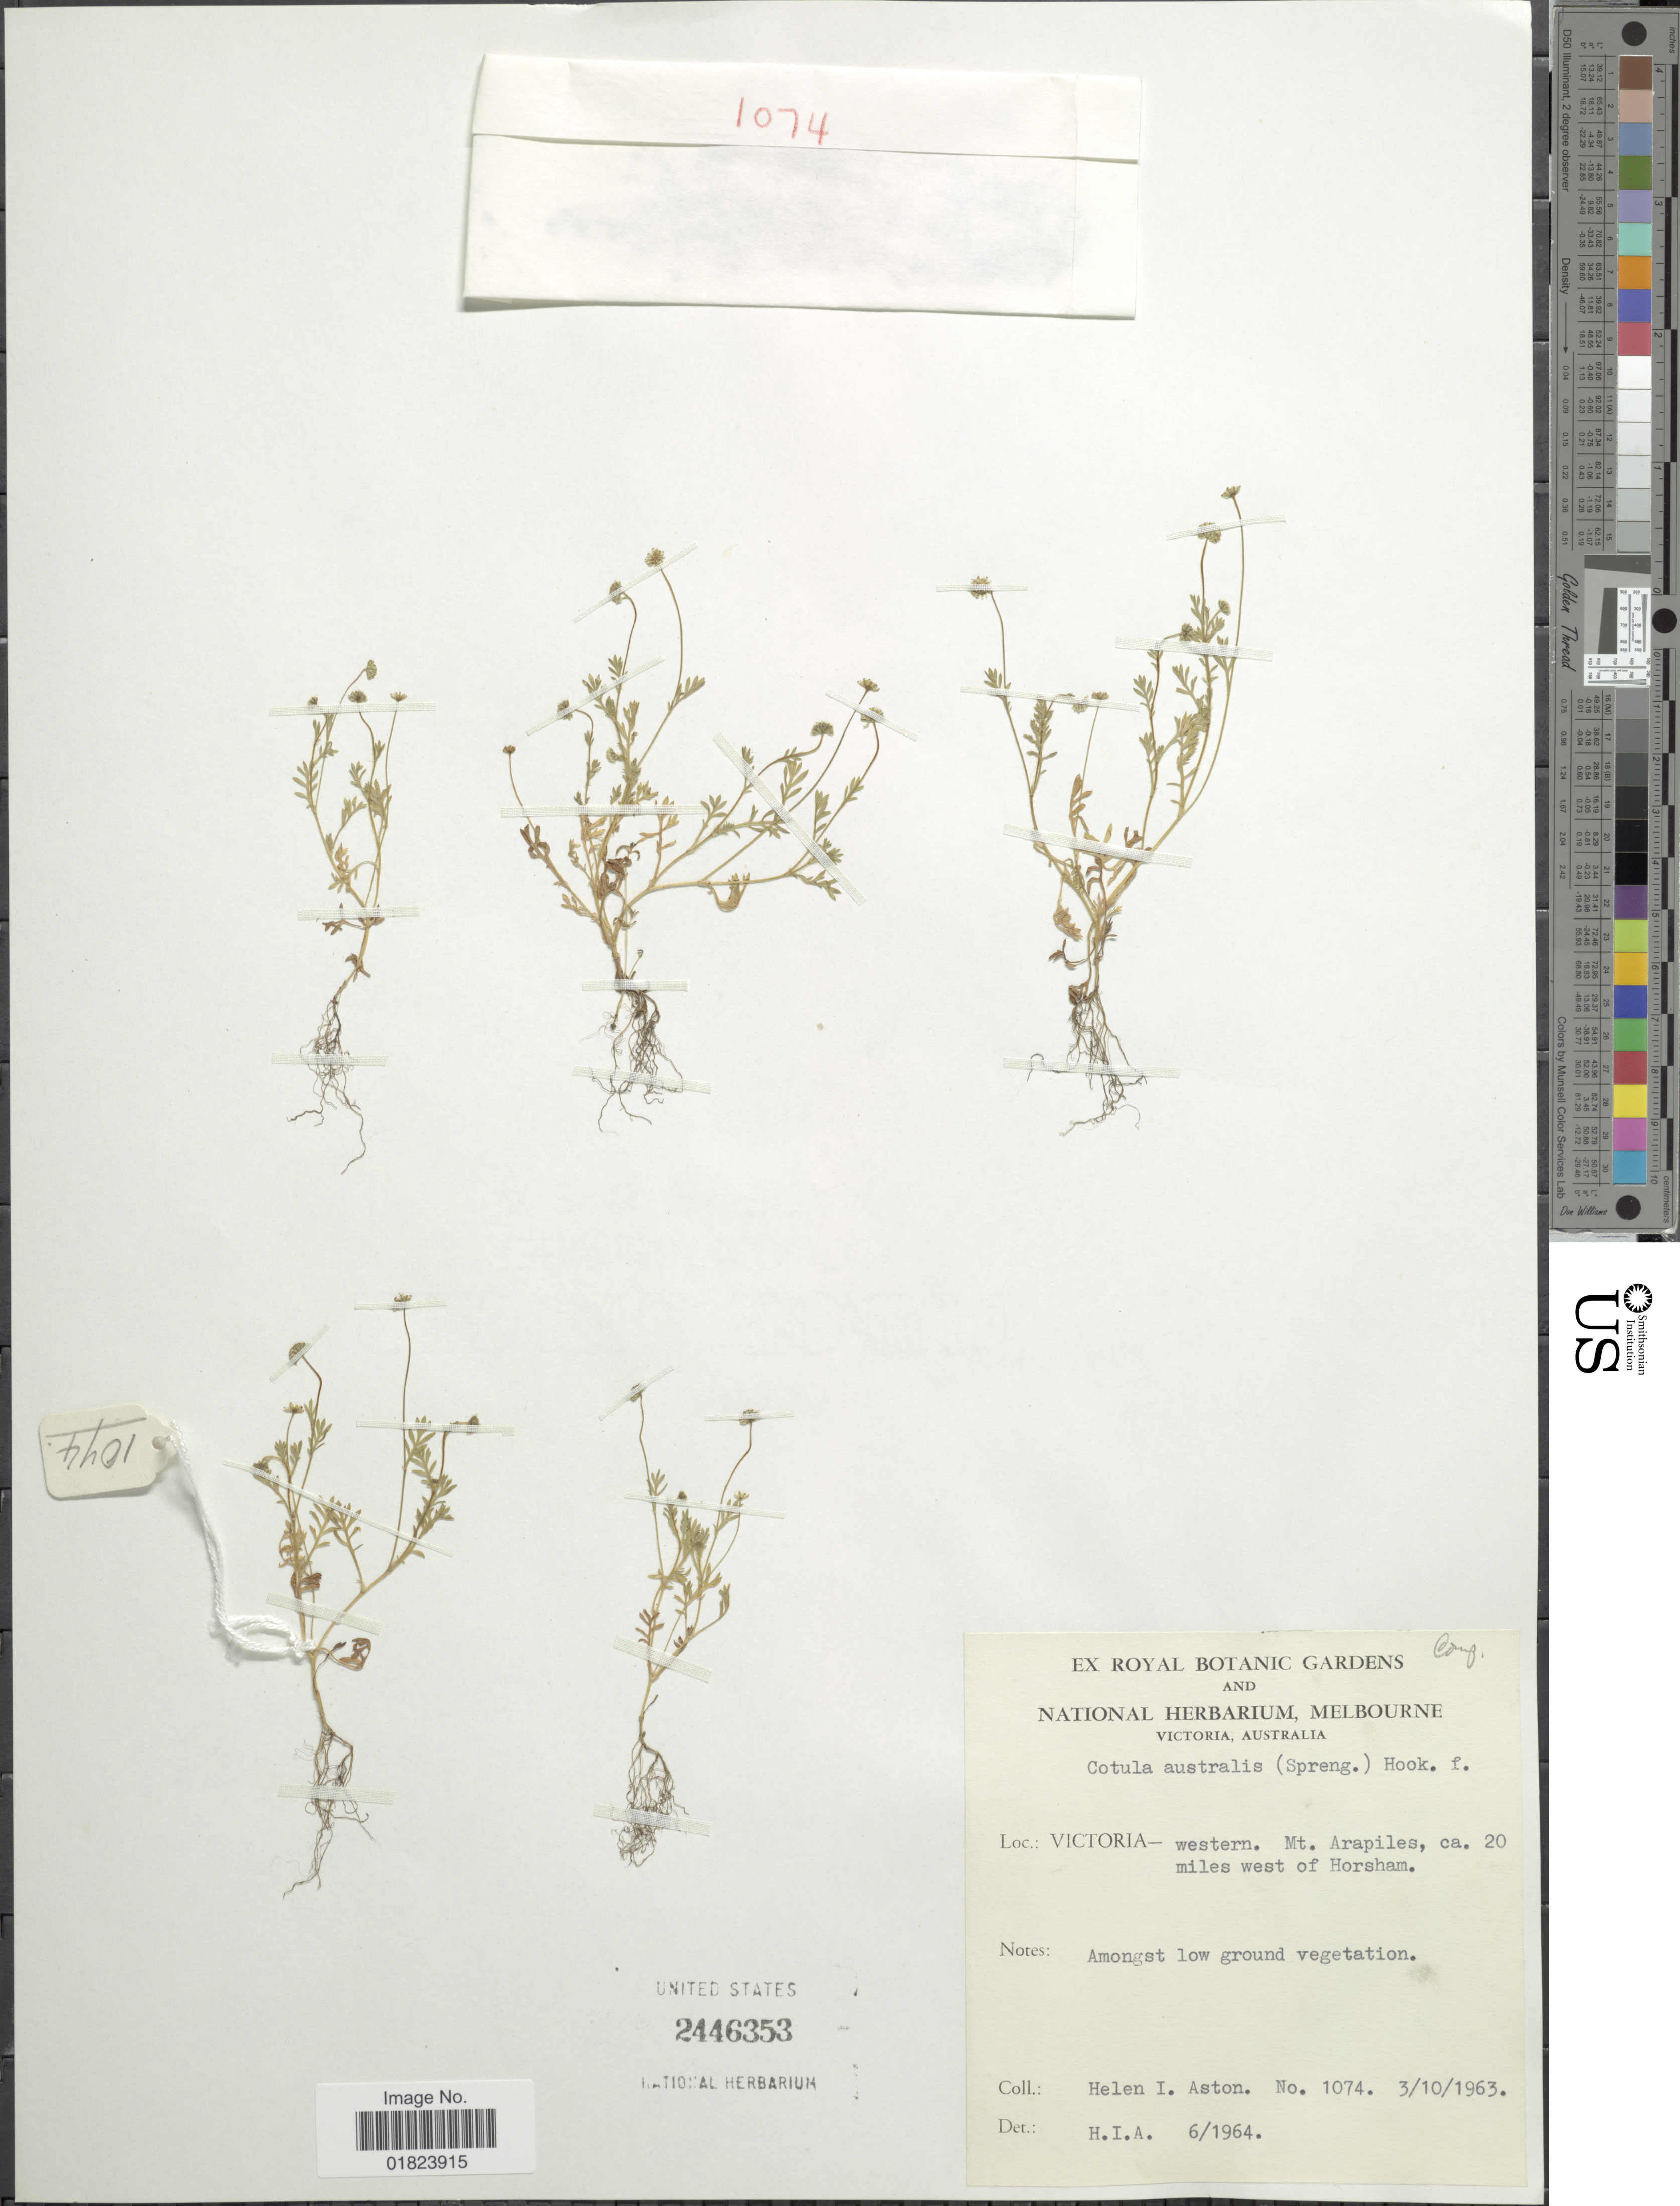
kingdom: Plantae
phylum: Tracheophyta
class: Magnoliopsida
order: Asterales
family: Asteraceae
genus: Cotula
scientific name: Cotula australis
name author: (Sieber ex Spreng.) Hook. f.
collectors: H. I. Aston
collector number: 1074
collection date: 1963-10-03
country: Australia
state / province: Western Australia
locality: Victoria-Mt. Arapiles, ca. 20 miles west of Horsham.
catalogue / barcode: US 2446353